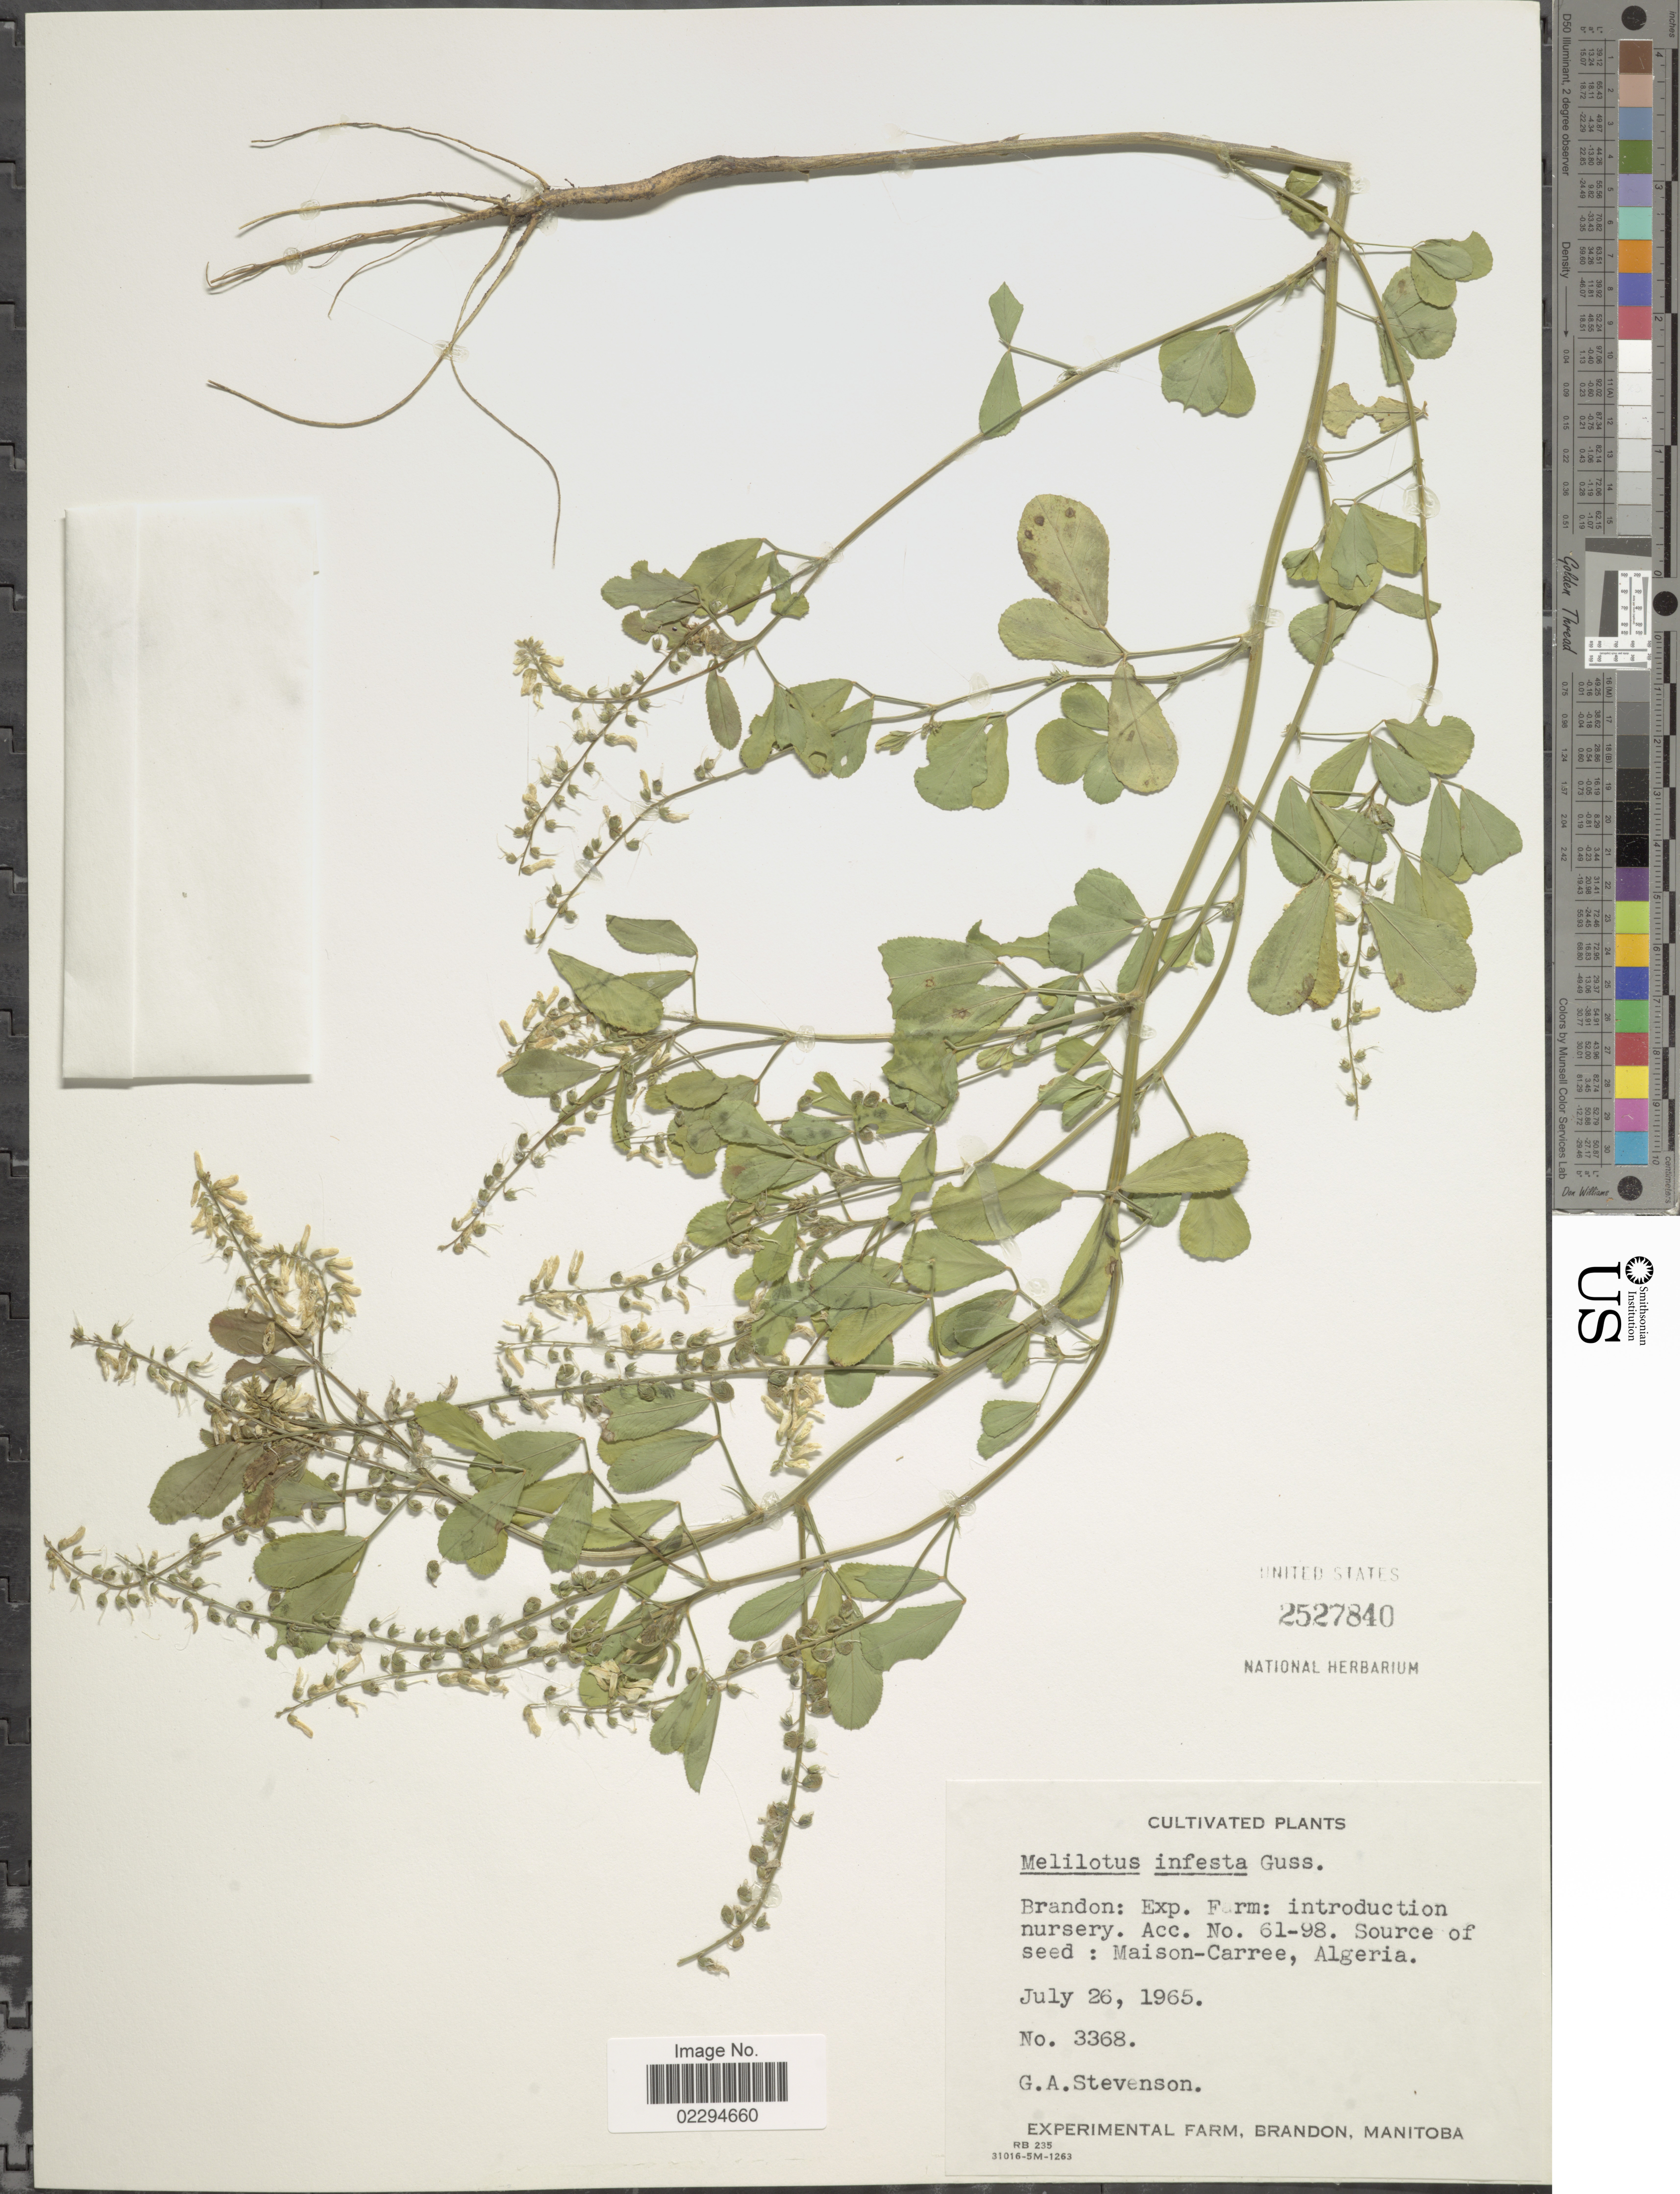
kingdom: Plantae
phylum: Tracheophyta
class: Magnoliopsida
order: Fabales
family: Fabaceae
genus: Melilotus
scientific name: Melilotus infestus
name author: Gussone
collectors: G. Stevenson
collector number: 3368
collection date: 1965-07-26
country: Canada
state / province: Manitoba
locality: Brandon: Exp. Farm: introduction nursery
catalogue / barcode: US 2527840